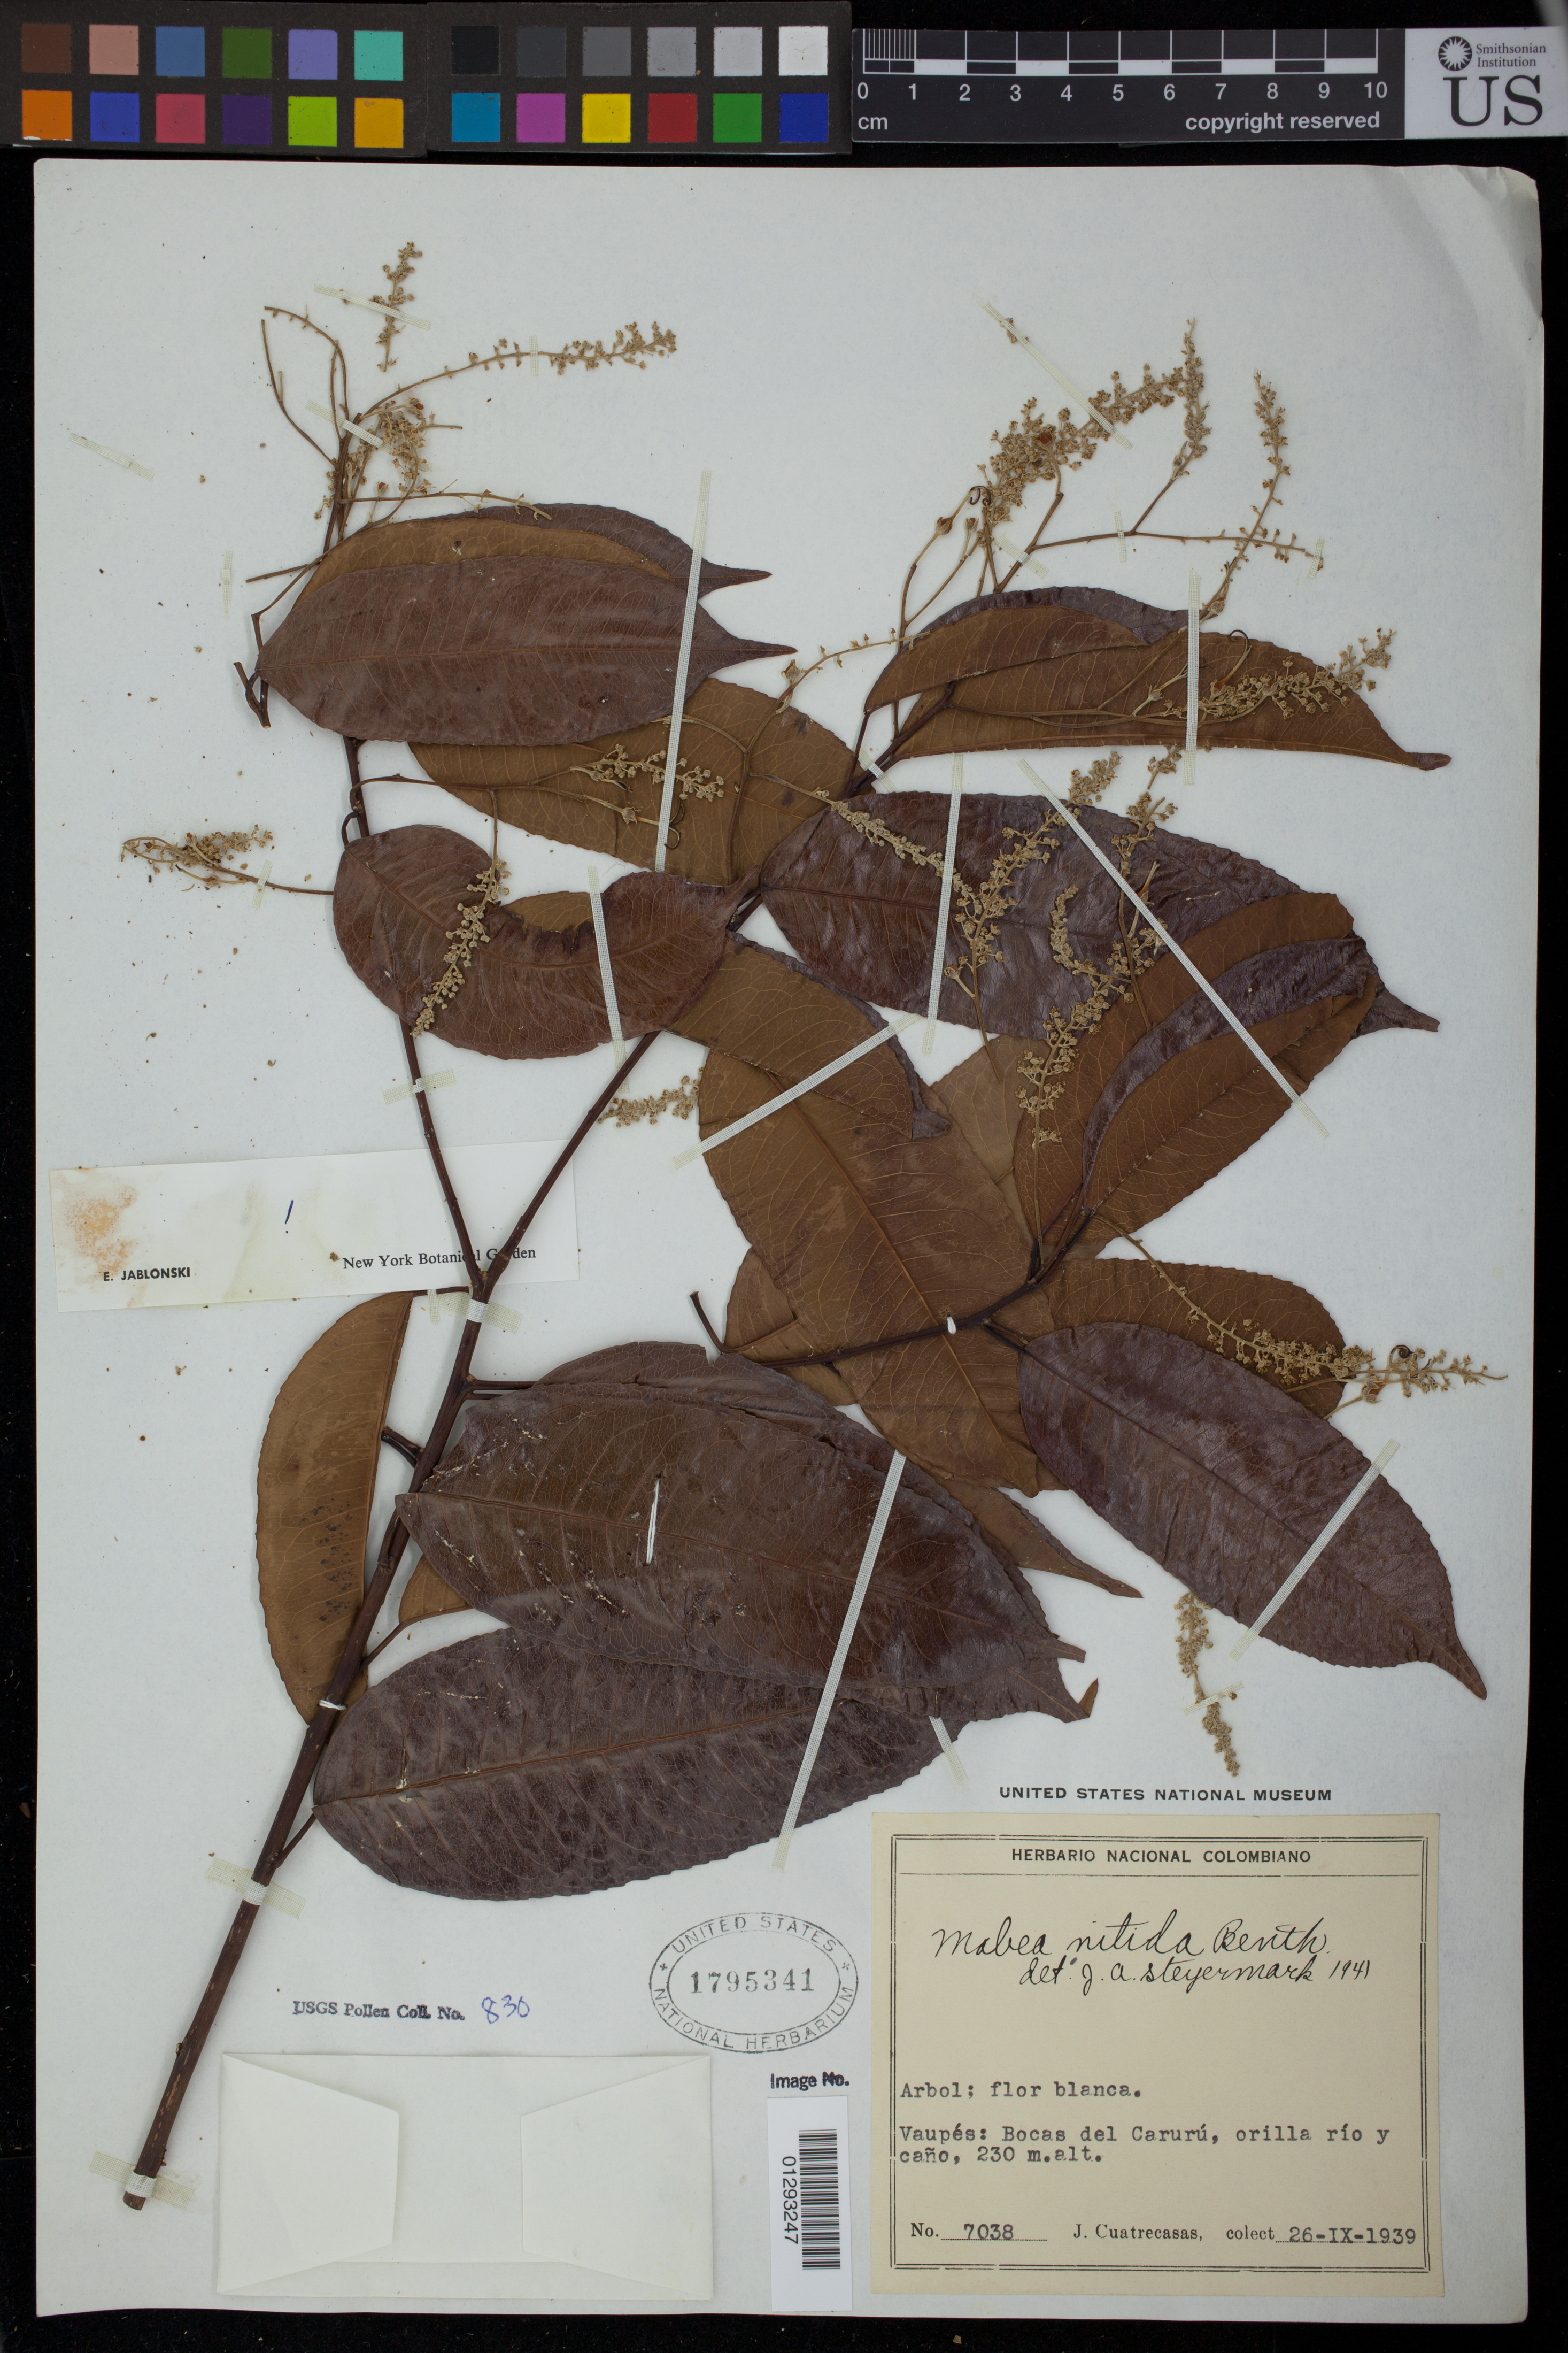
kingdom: Plantae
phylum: Tracheophyta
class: Magnoliopsida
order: Malpighiales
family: Euphorbiaceae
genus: Mabea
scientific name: Mabea nitida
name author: Spruce ex Benth.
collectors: J. Cuatrecasas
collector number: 7038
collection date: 1939-09-26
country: Colombia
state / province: Vaupes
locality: Bocas del Caruru, orilla rio y cano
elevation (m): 230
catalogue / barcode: US 1795341